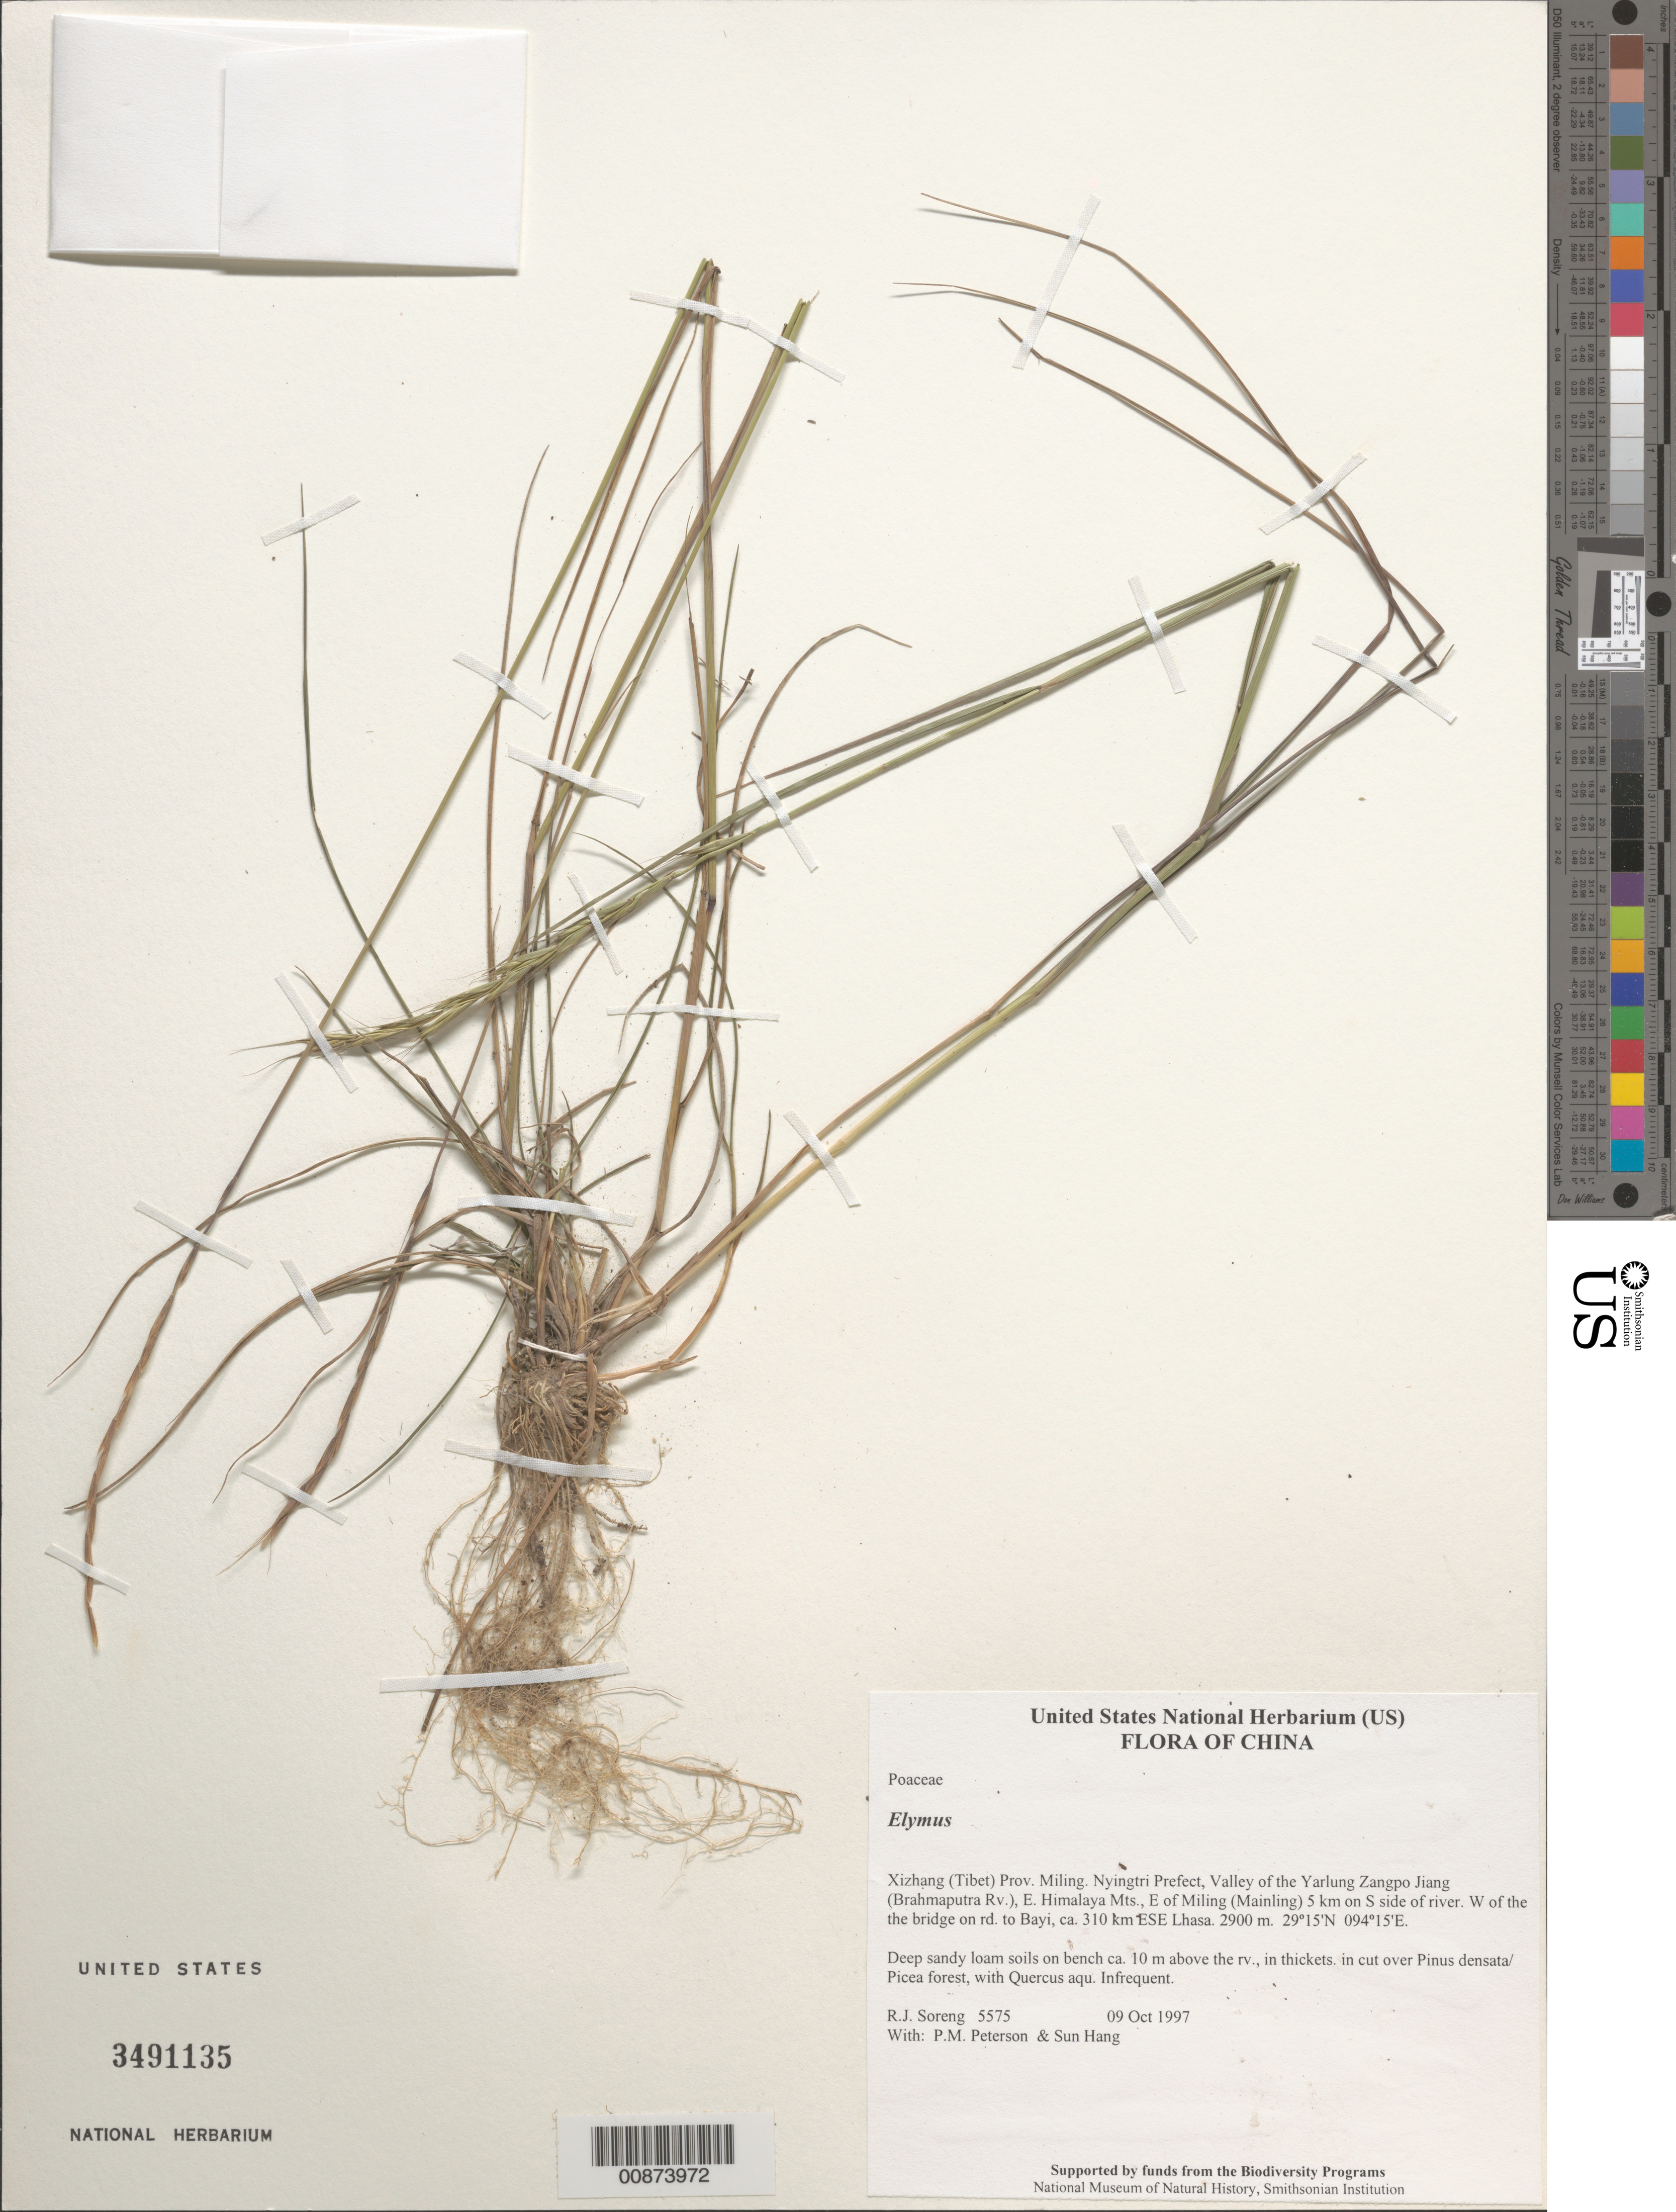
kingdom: Plantae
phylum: Tracheophyta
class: Liliopsida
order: Poales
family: Poaceae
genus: Elymus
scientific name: Elymus sp.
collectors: R. J. Soreng, P. M. Peterson & Sun Hang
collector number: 5575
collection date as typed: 09 Oct 1997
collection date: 1997-10-09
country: China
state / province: Xizang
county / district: Miling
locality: Nyingtri Prefect, Valley of the Yarlung Zangpo Jiang (Brahmaputra Rv.), E. Himalaya Mts., E of Miling (Mainling) 5 km on S side of river. W of the the bridge on rd. to Bayi, ca. 310 km ESE Lhasa.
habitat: Deep sandy loam soils on bench ca. 10 m above the rv., in thickets. in cut over Pinus densata/ Picea forest, with Quercus aqu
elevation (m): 2900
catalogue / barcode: US 3491135